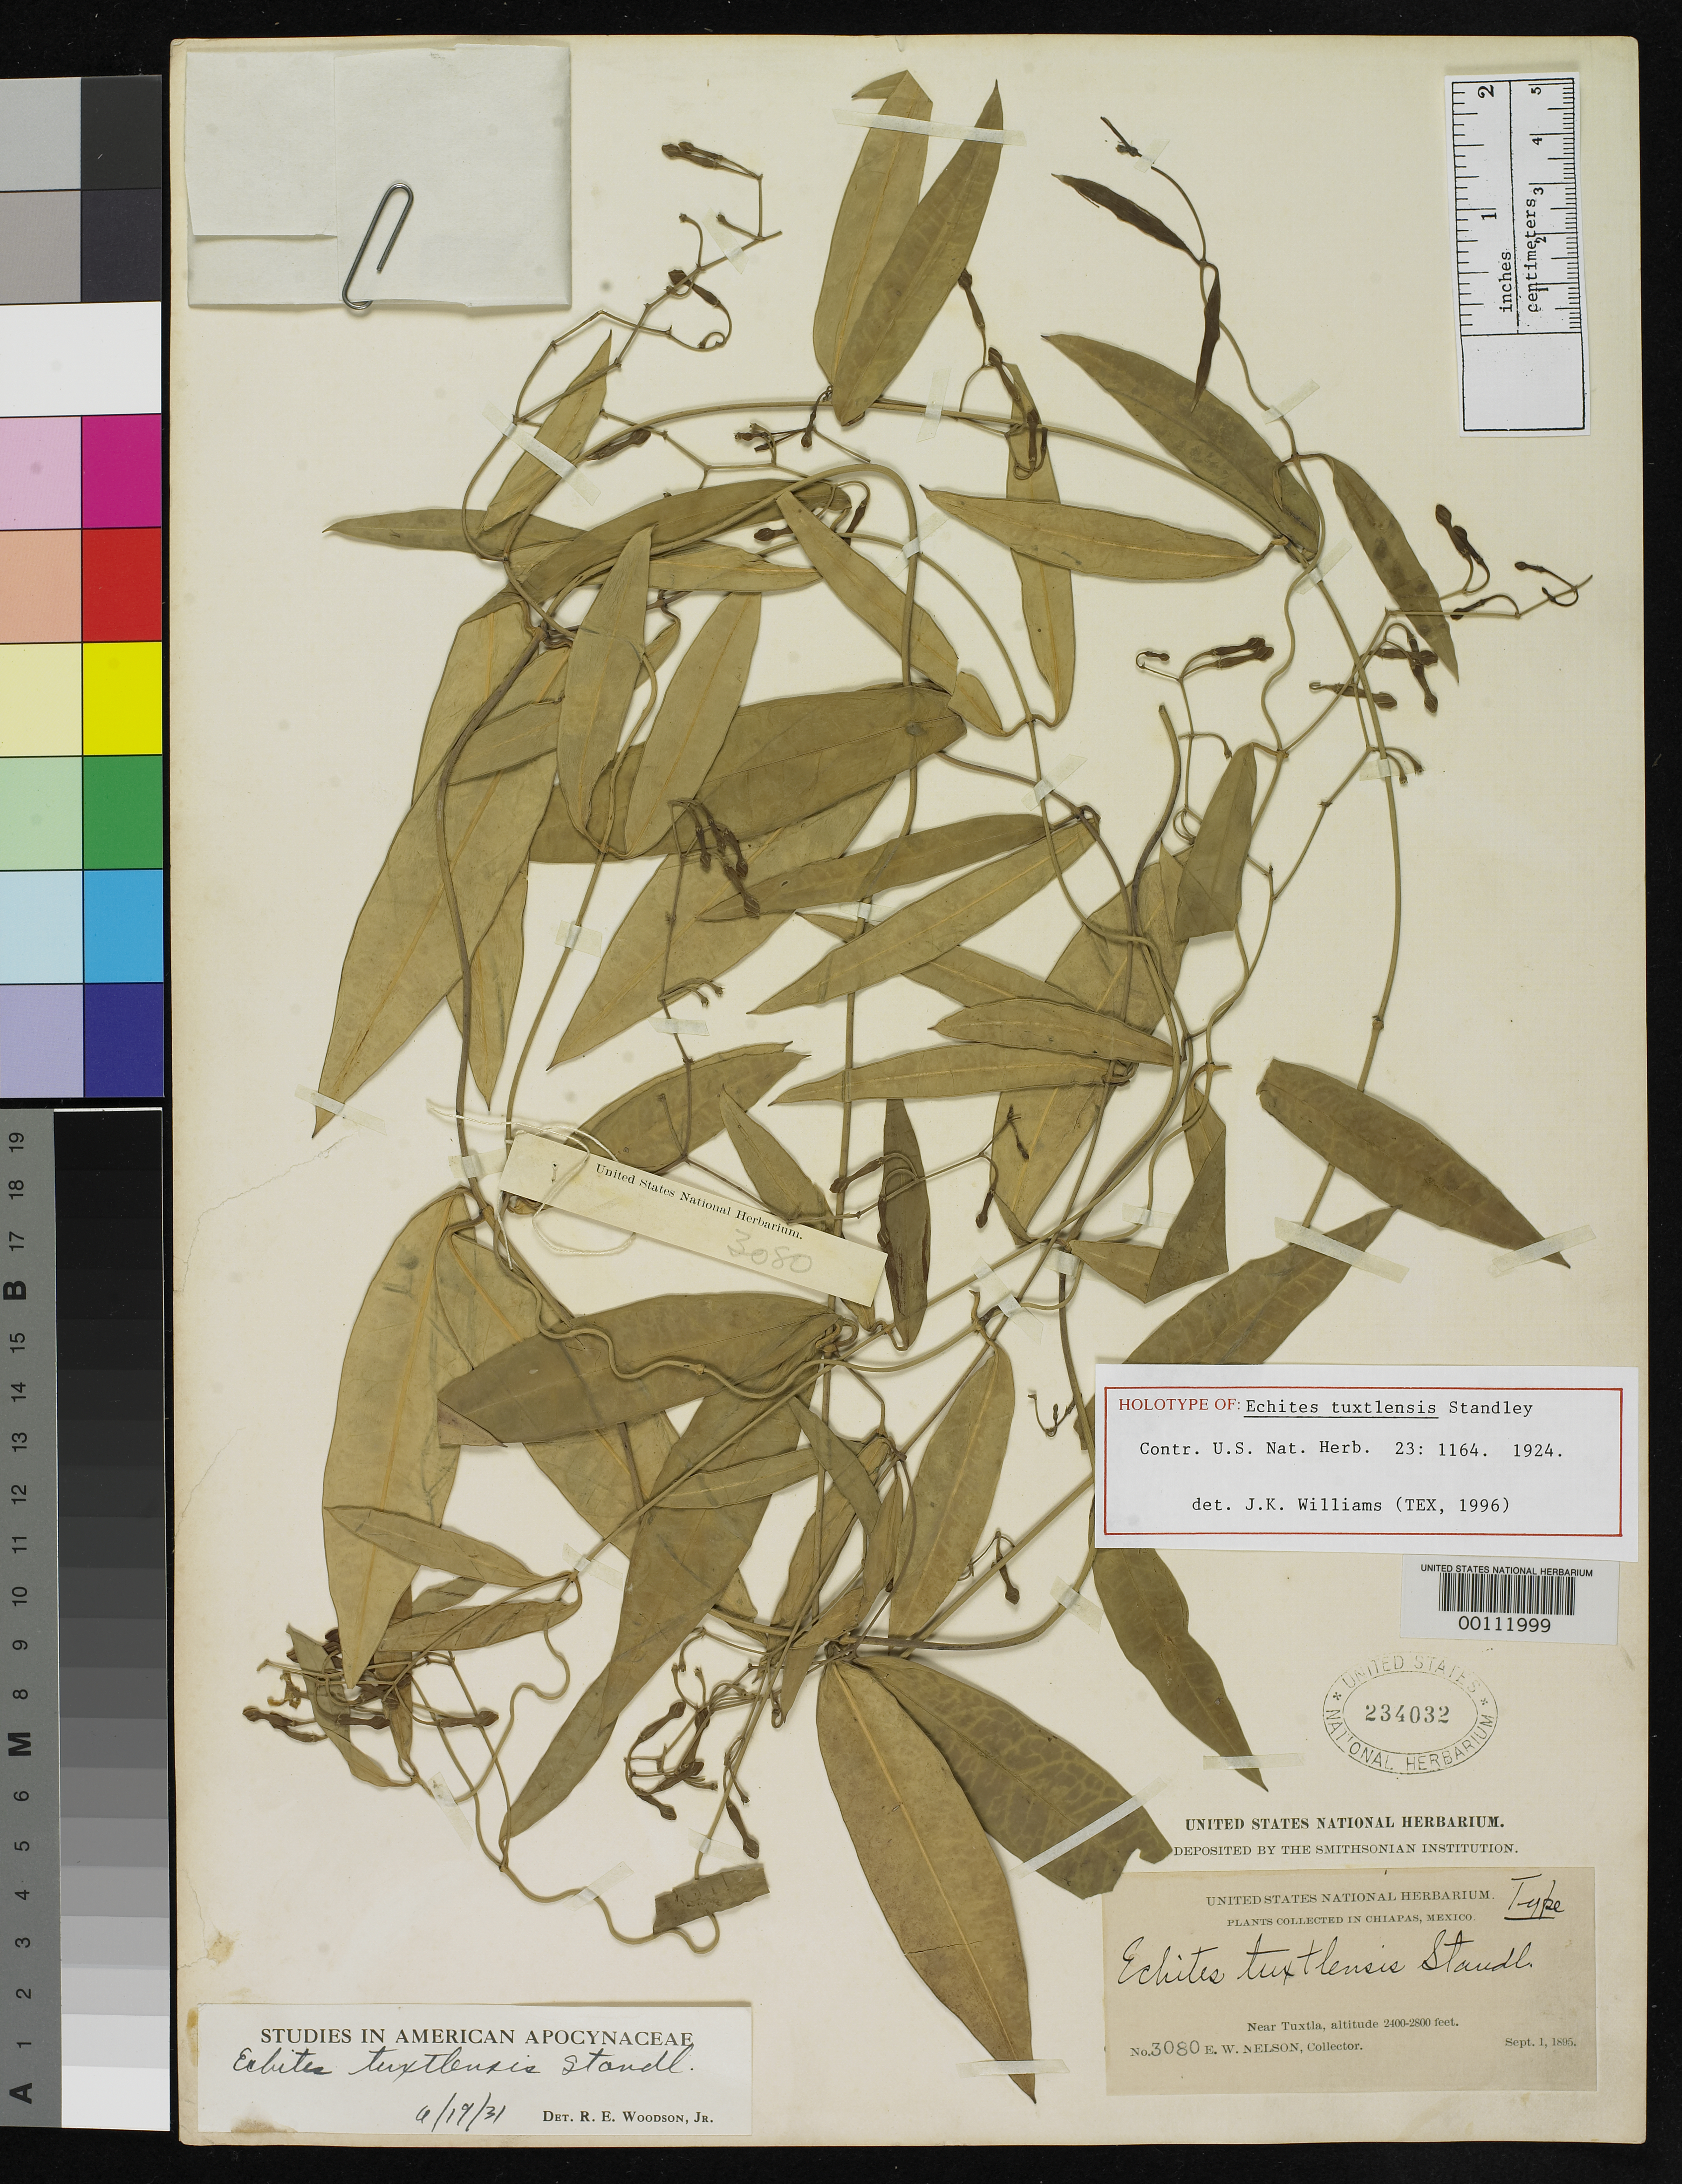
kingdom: Plantae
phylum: Tracheophyta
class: Magnoliopsida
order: Gentianales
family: Apocynaceae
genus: Echites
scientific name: Echites tuxtlensis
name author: Standl.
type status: Holotype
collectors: E. W. Nelson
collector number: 3080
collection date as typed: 01 Sep 1895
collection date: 1895-09-01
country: Mexico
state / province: Chiapas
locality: Near Tuxtla.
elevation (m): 720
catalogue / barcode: US 234032